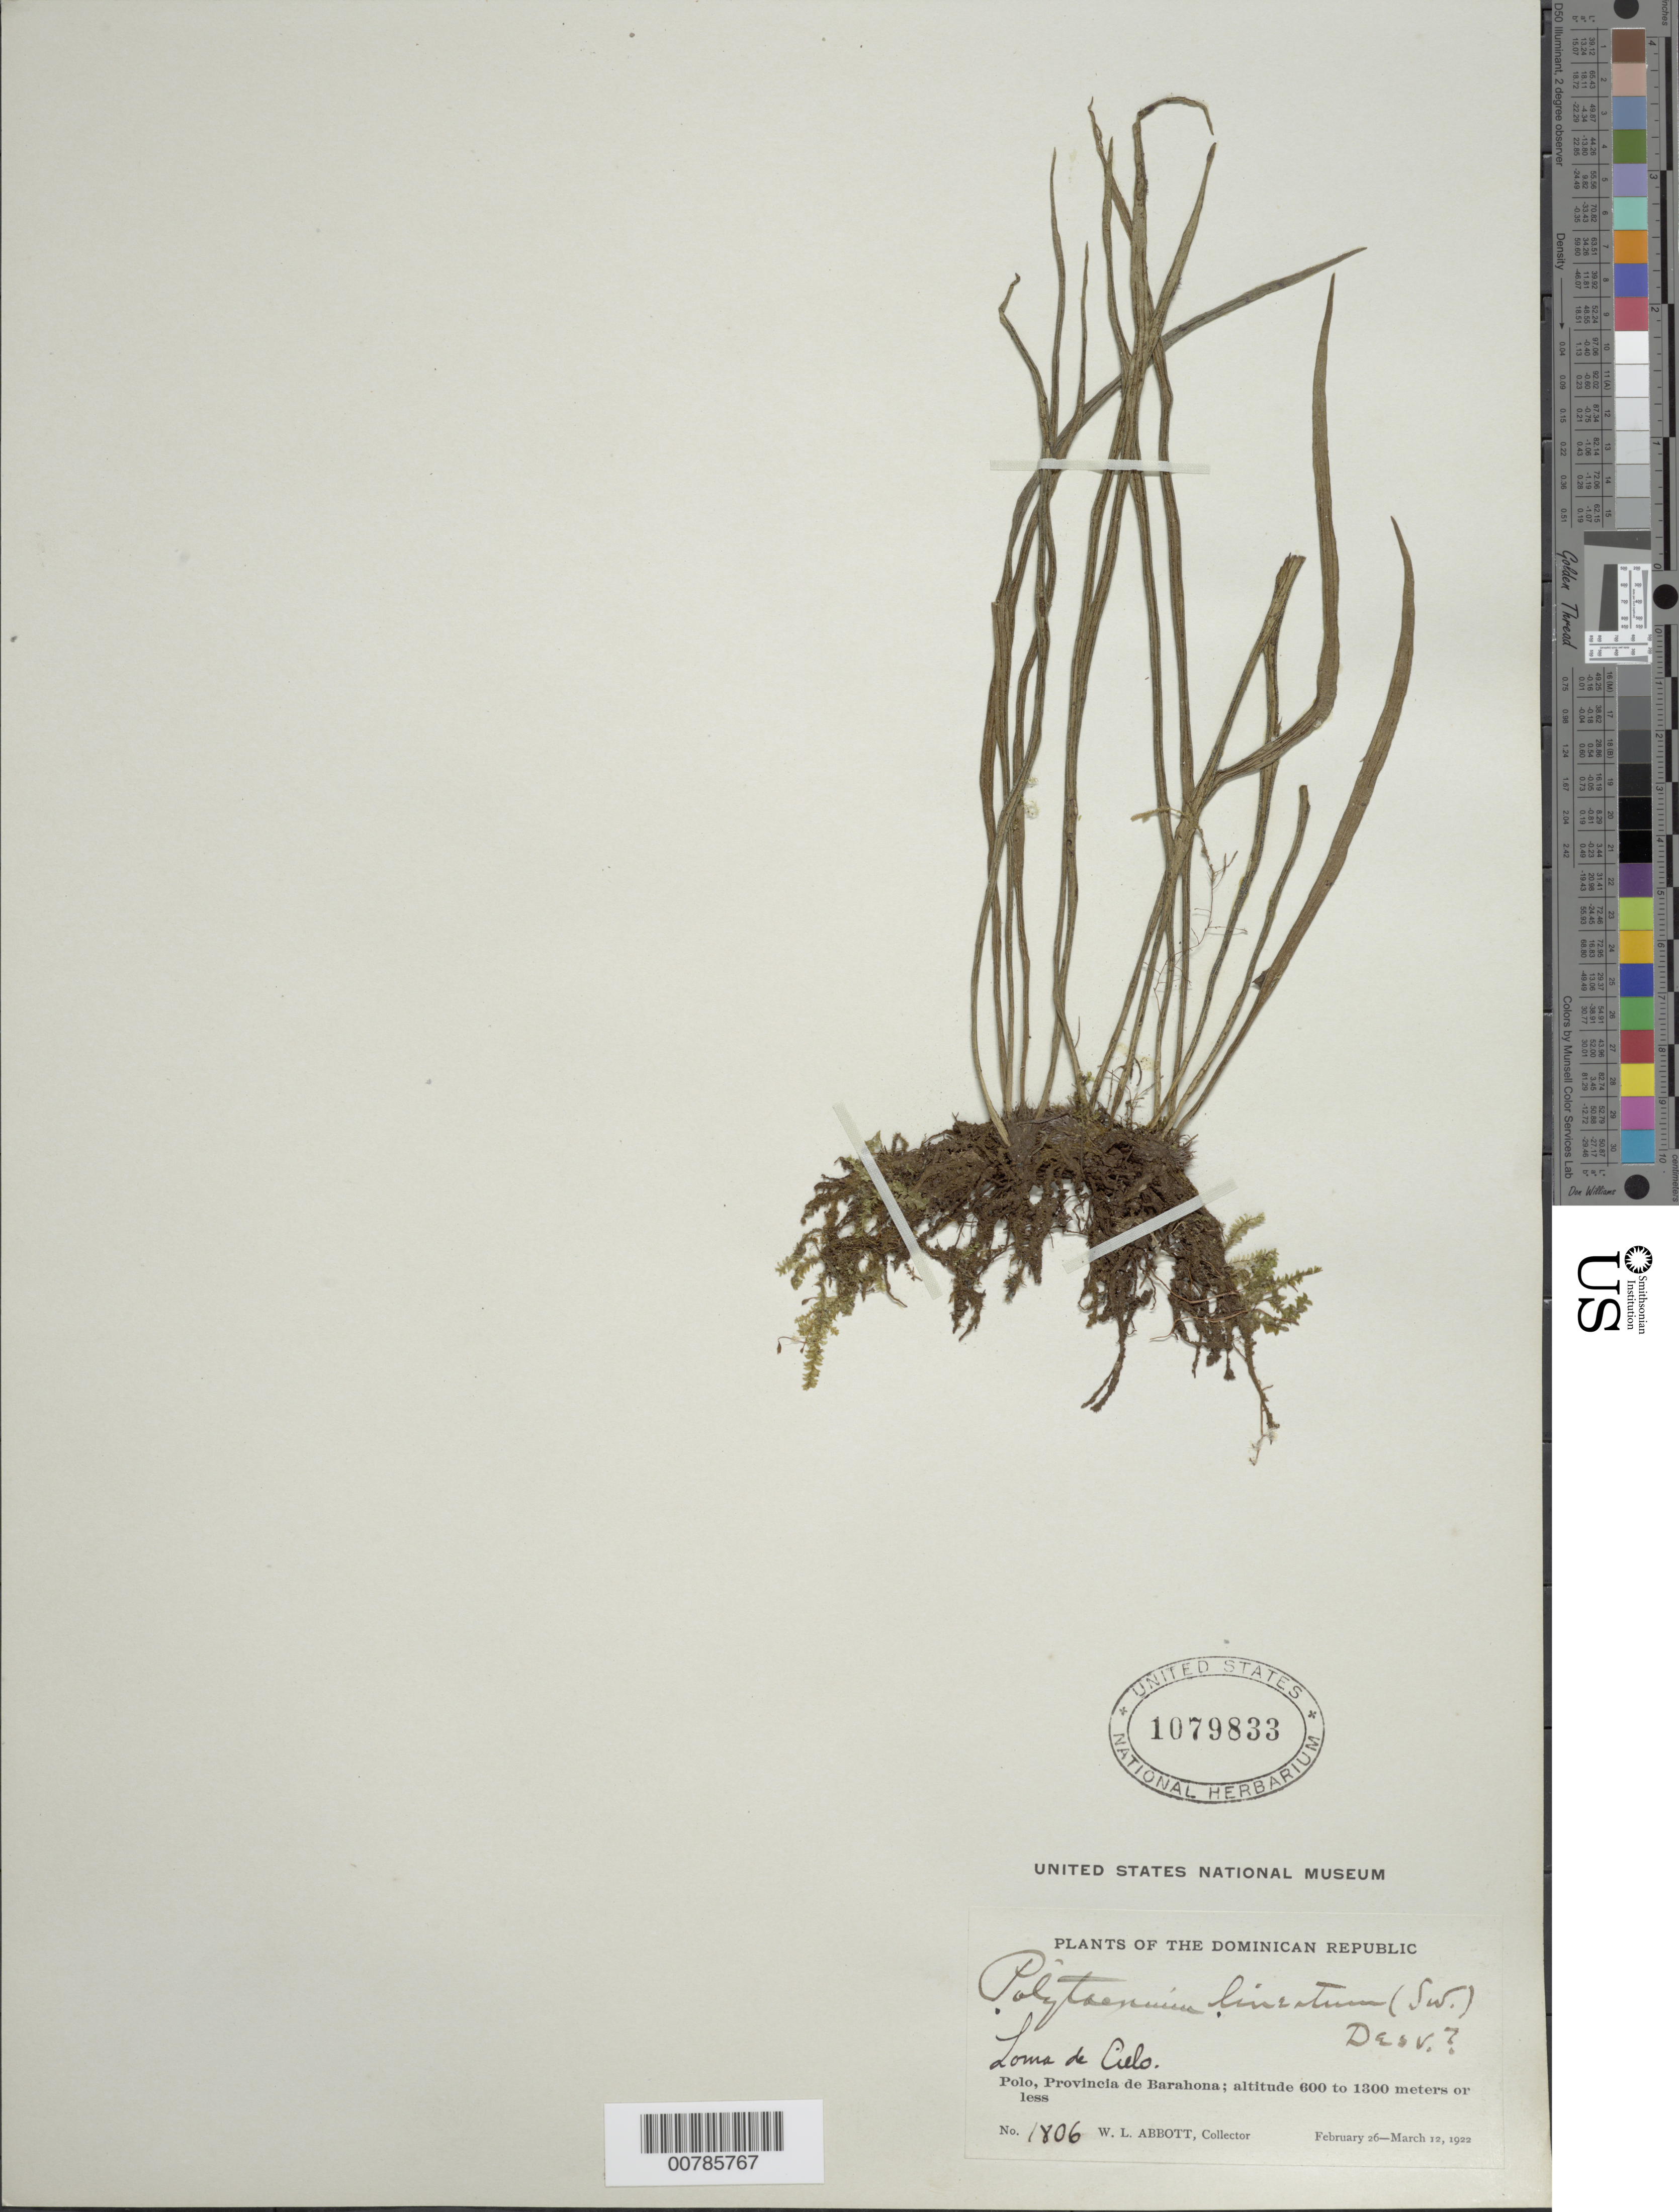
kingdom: Plantae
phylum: Tracheophyta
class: Polypodiopsida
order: Polypodiales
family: Pteridaceae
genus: Polytaenium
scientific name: Polytaenium lineatum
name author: (Sw.) J. Sm.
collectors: W. L. Abbott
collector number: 1806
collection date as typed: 26 Feb 1922 12 Mar 1922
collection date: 1922-02-26/1922-03-12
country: Dominican Republic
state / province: Barahona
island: Hispaniola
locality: Polo, Loma de Cielo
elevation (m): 600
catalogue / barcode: US 1079833